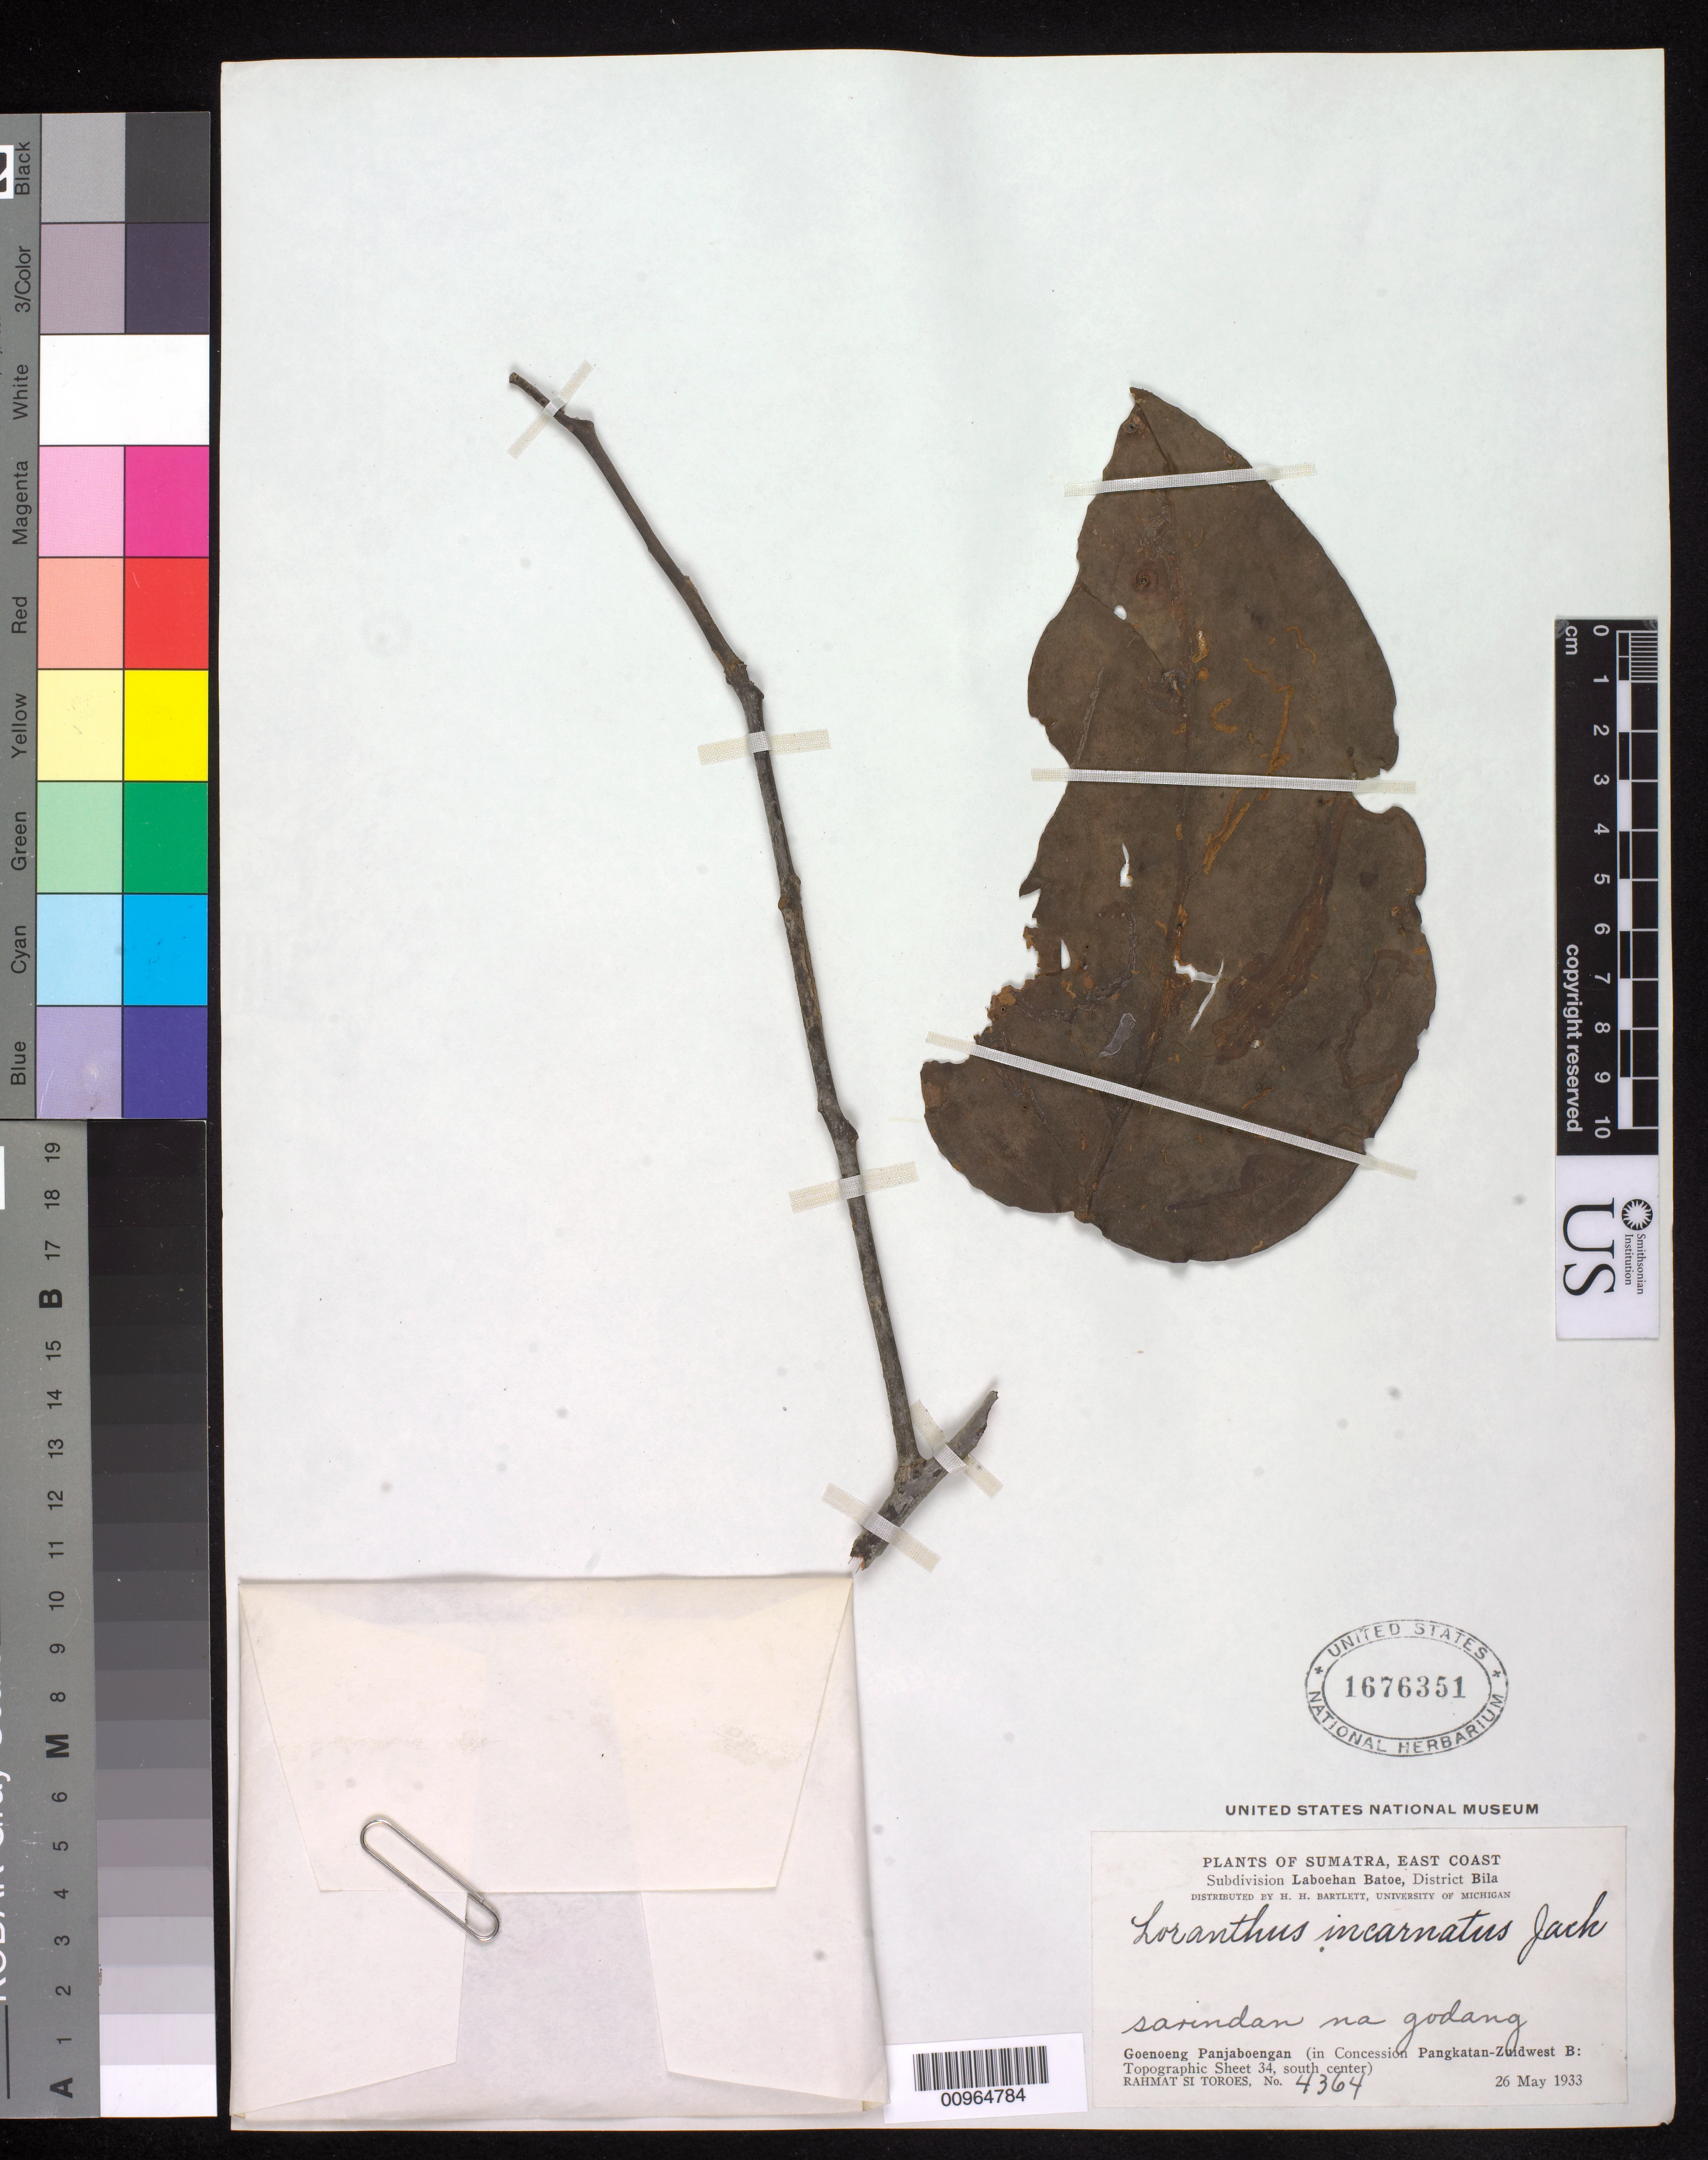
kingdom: Plantae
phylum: Tracheophyta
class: Magnoliopsida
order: Santalales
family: Loranthaceae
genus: Loranthus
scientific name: Loranthus incarnatus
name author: Jack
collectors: Rahmat Si Boeea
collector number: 4364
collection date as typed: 26 May 1933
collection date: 1933-05-26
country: Indonesia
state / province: Sumatra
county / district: North Sumatra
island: Sumatra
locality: Subdivision Laboehan Batoe, District Bila; Goenoeng Panjaboengan (in Concession Pangkatan-Zuidwest B: Topographic Sheet 34, south center)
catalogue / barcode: US 1676351